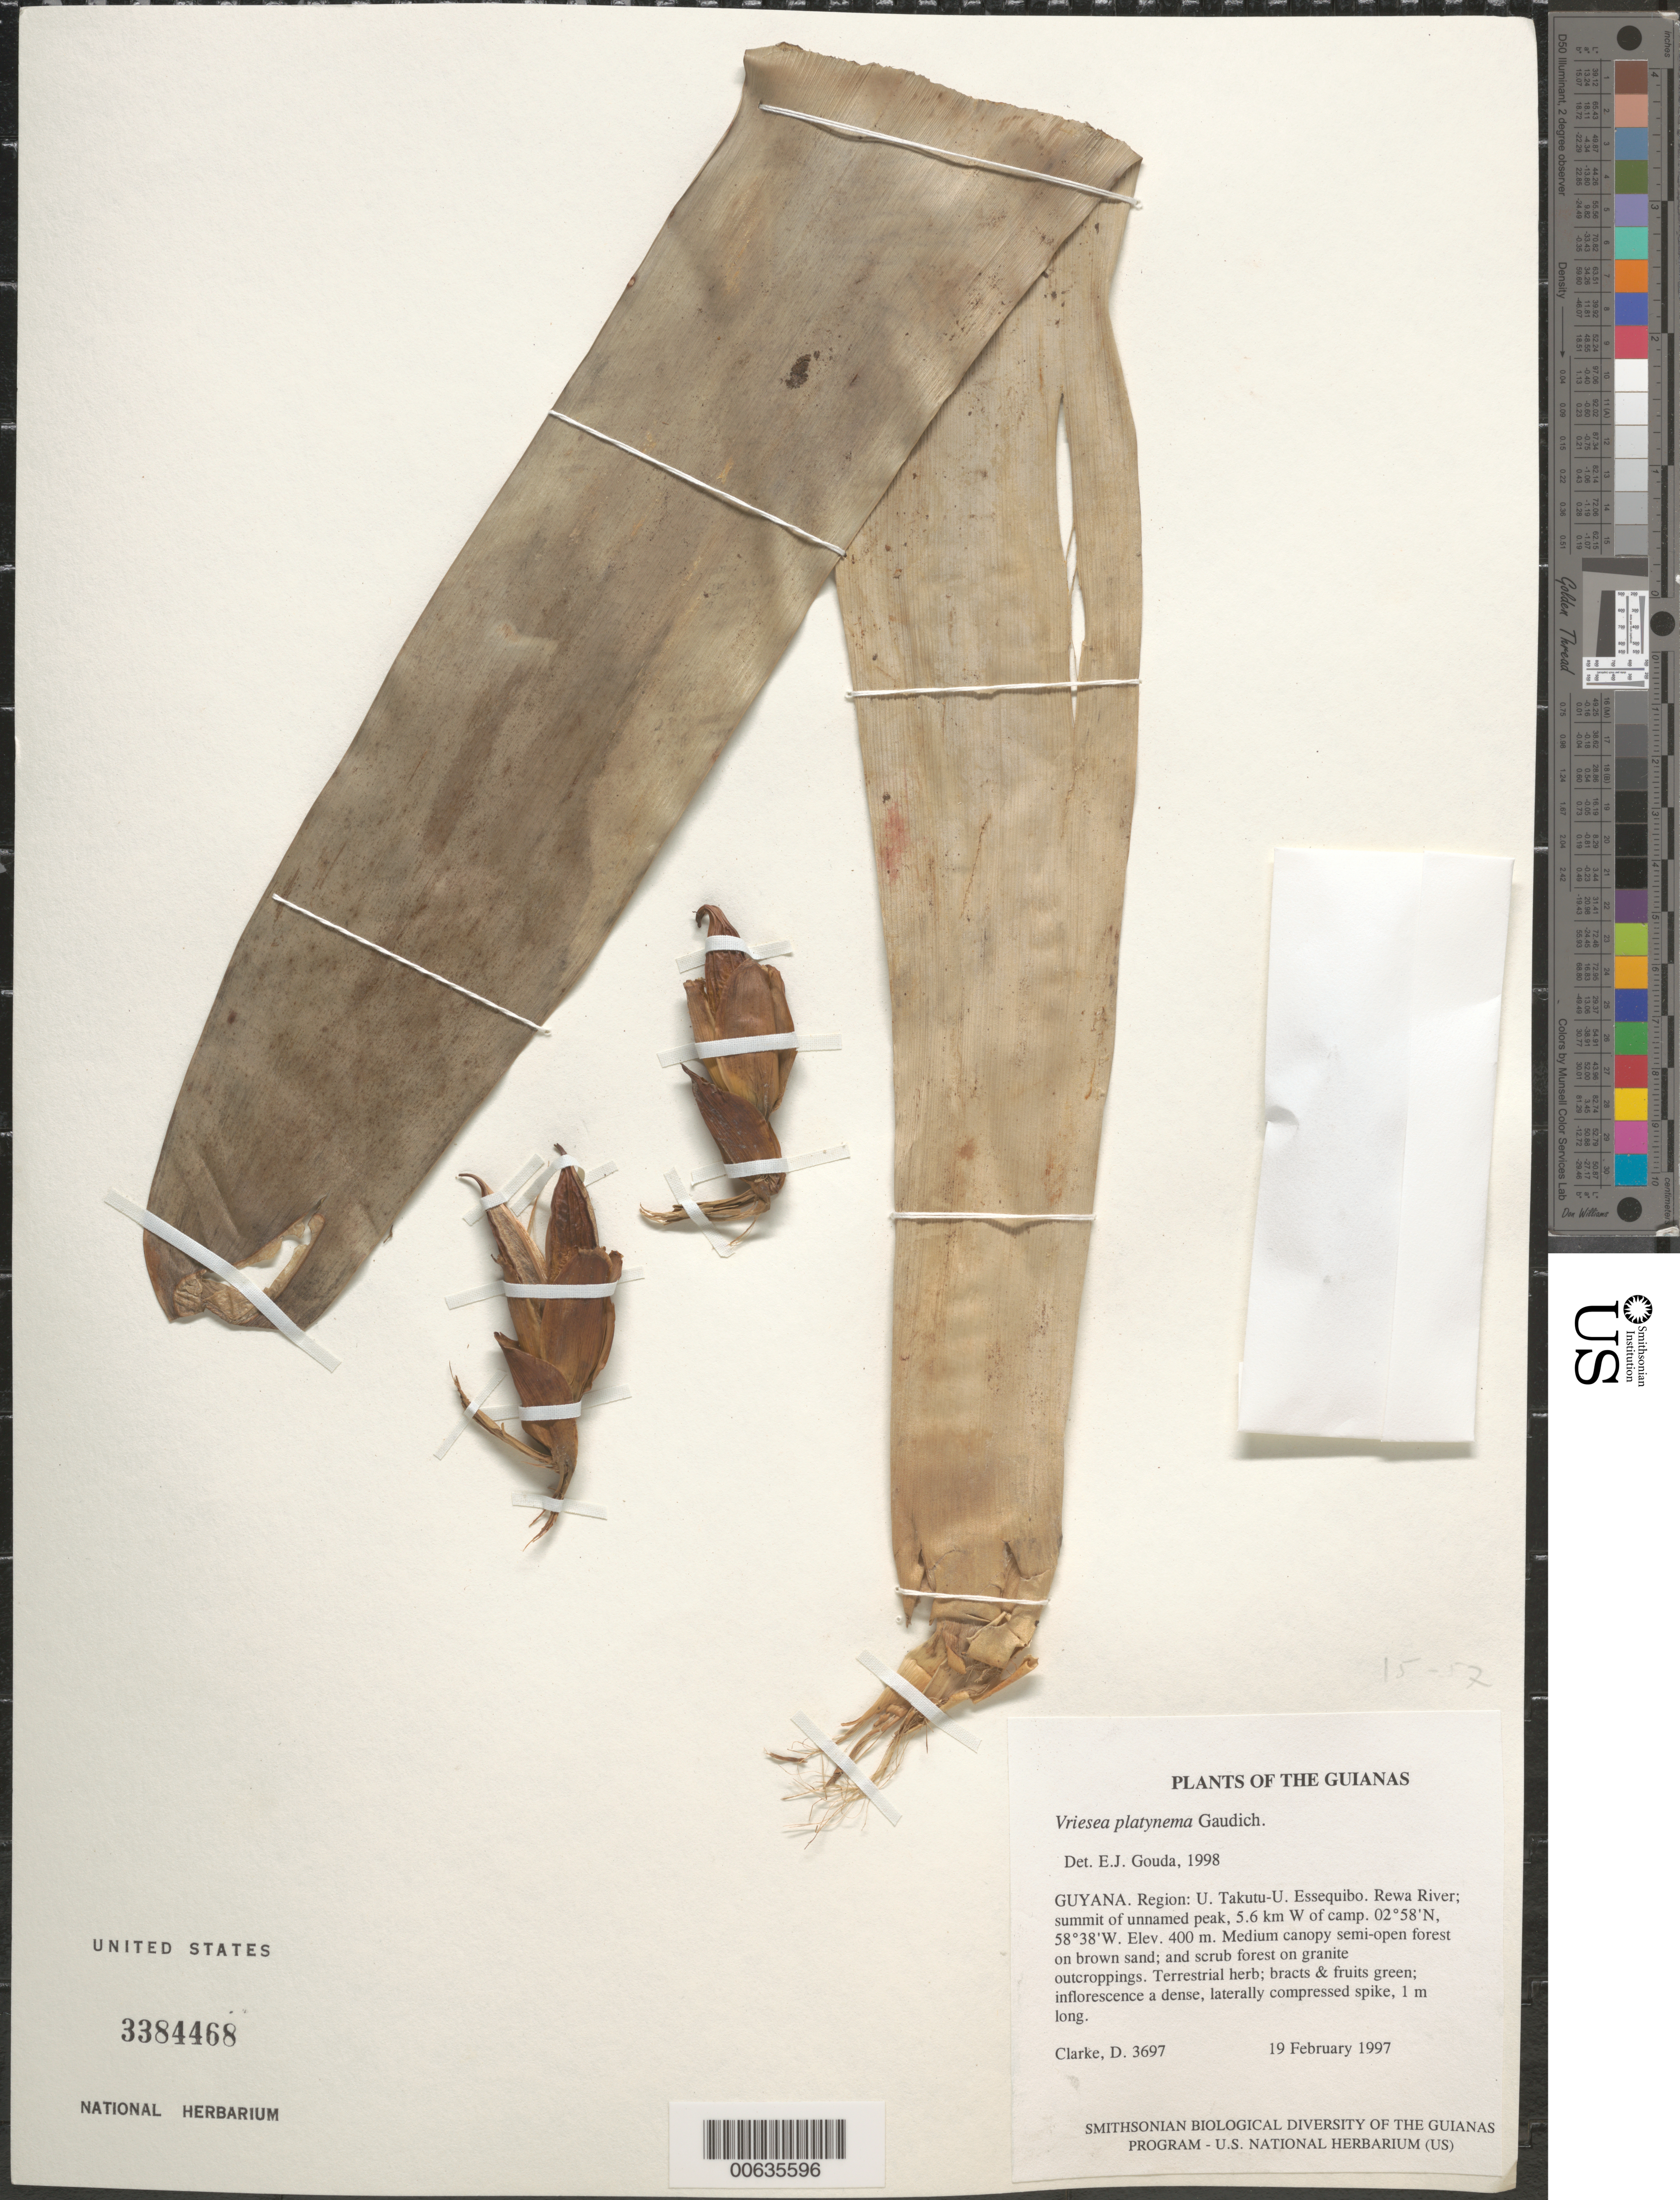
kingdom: Plantae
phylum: Tracheophyta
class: Liliopsida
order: Poales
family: Bromeliaceae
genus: Vriesea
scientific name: Vriesea platynema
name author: Gaudich.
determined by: Gouda, E. J.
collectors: H. D. Clarke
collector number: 3697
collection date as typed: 19 February 1997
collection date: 1997-02-19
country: Guyana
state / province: U. Takutu-U. Essequibo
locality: Rewa River; summit of unnamed peak, 5.6 km W of camp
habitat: Medium canopy semi-open forest on brown sand; and scrub forest on granite outcroppings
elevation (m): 400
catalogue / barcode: US 3384468